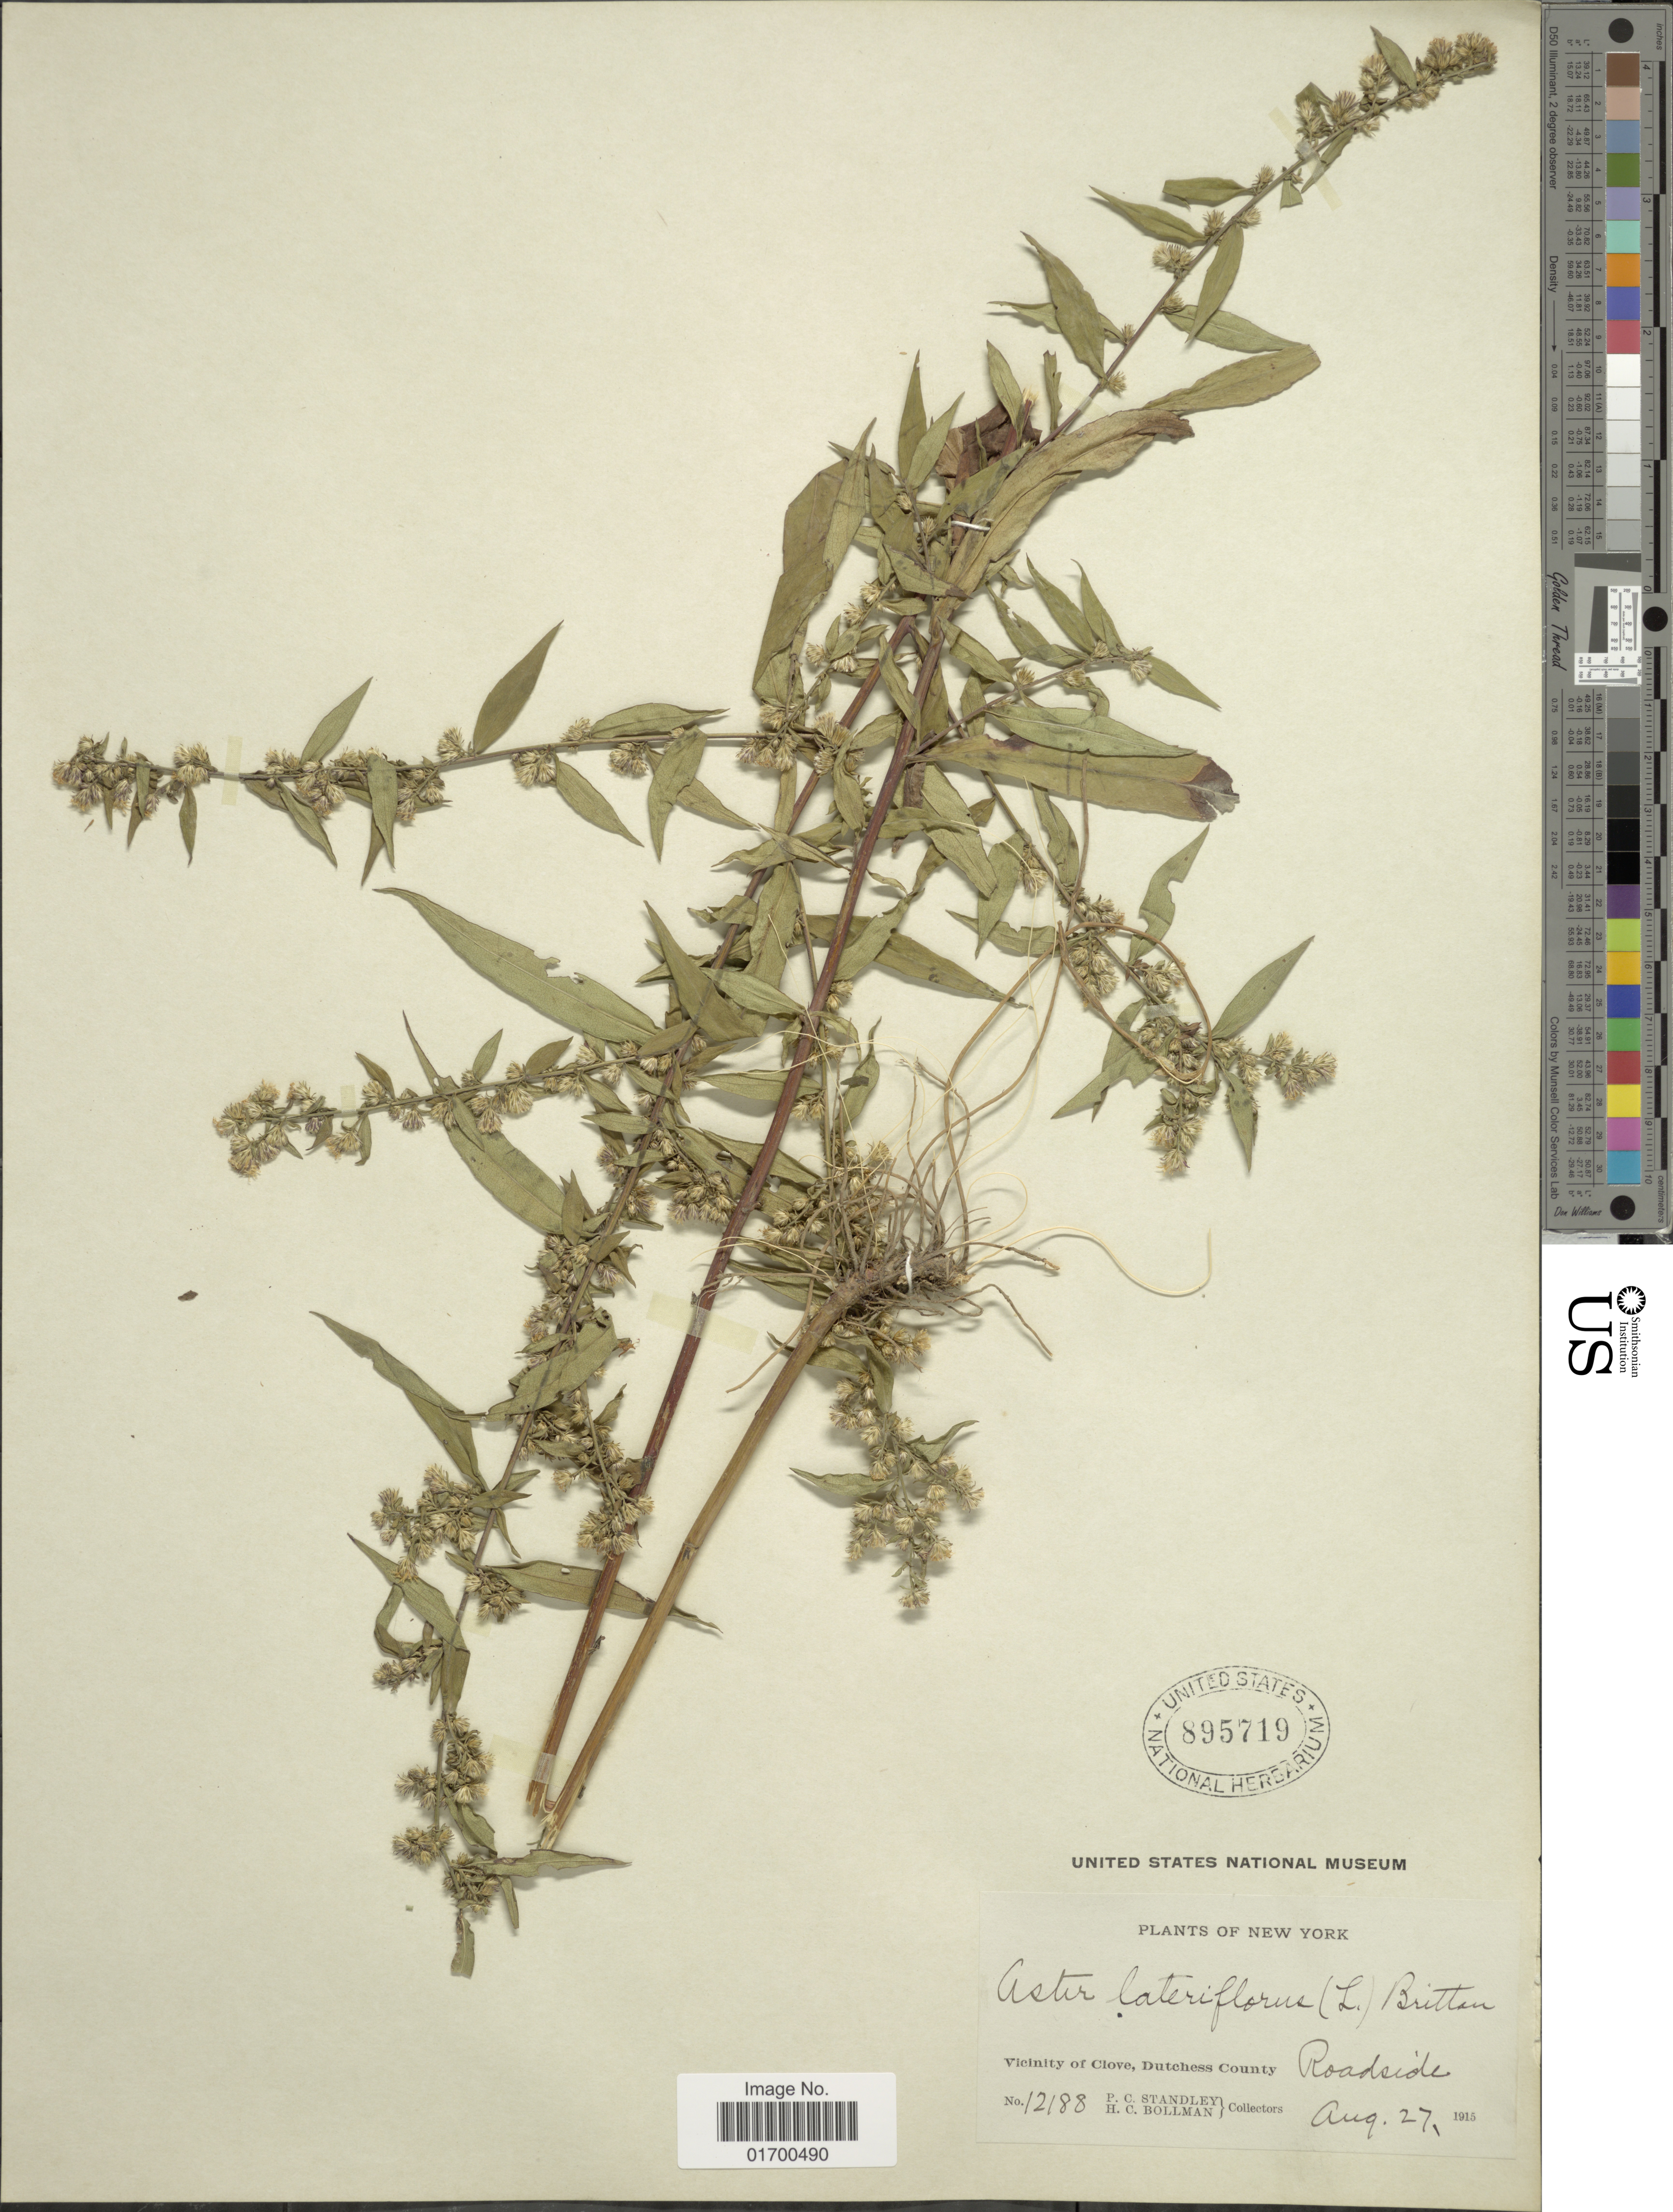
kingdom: Plantae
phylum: Tracheophyta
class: Magnoliopsida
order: Asterales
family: Asteraceae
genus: Symphyotrichum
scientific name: Symphyotrichum lateriflorum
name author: (L.) Á. Löve & D. Löve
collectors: P. C. Standley & H. C. Bollman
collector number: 12188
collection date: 1915-08-27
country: United States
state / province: New York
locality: Vicinity of Clove, Dutchess County Roadside.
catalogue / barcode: US 895719